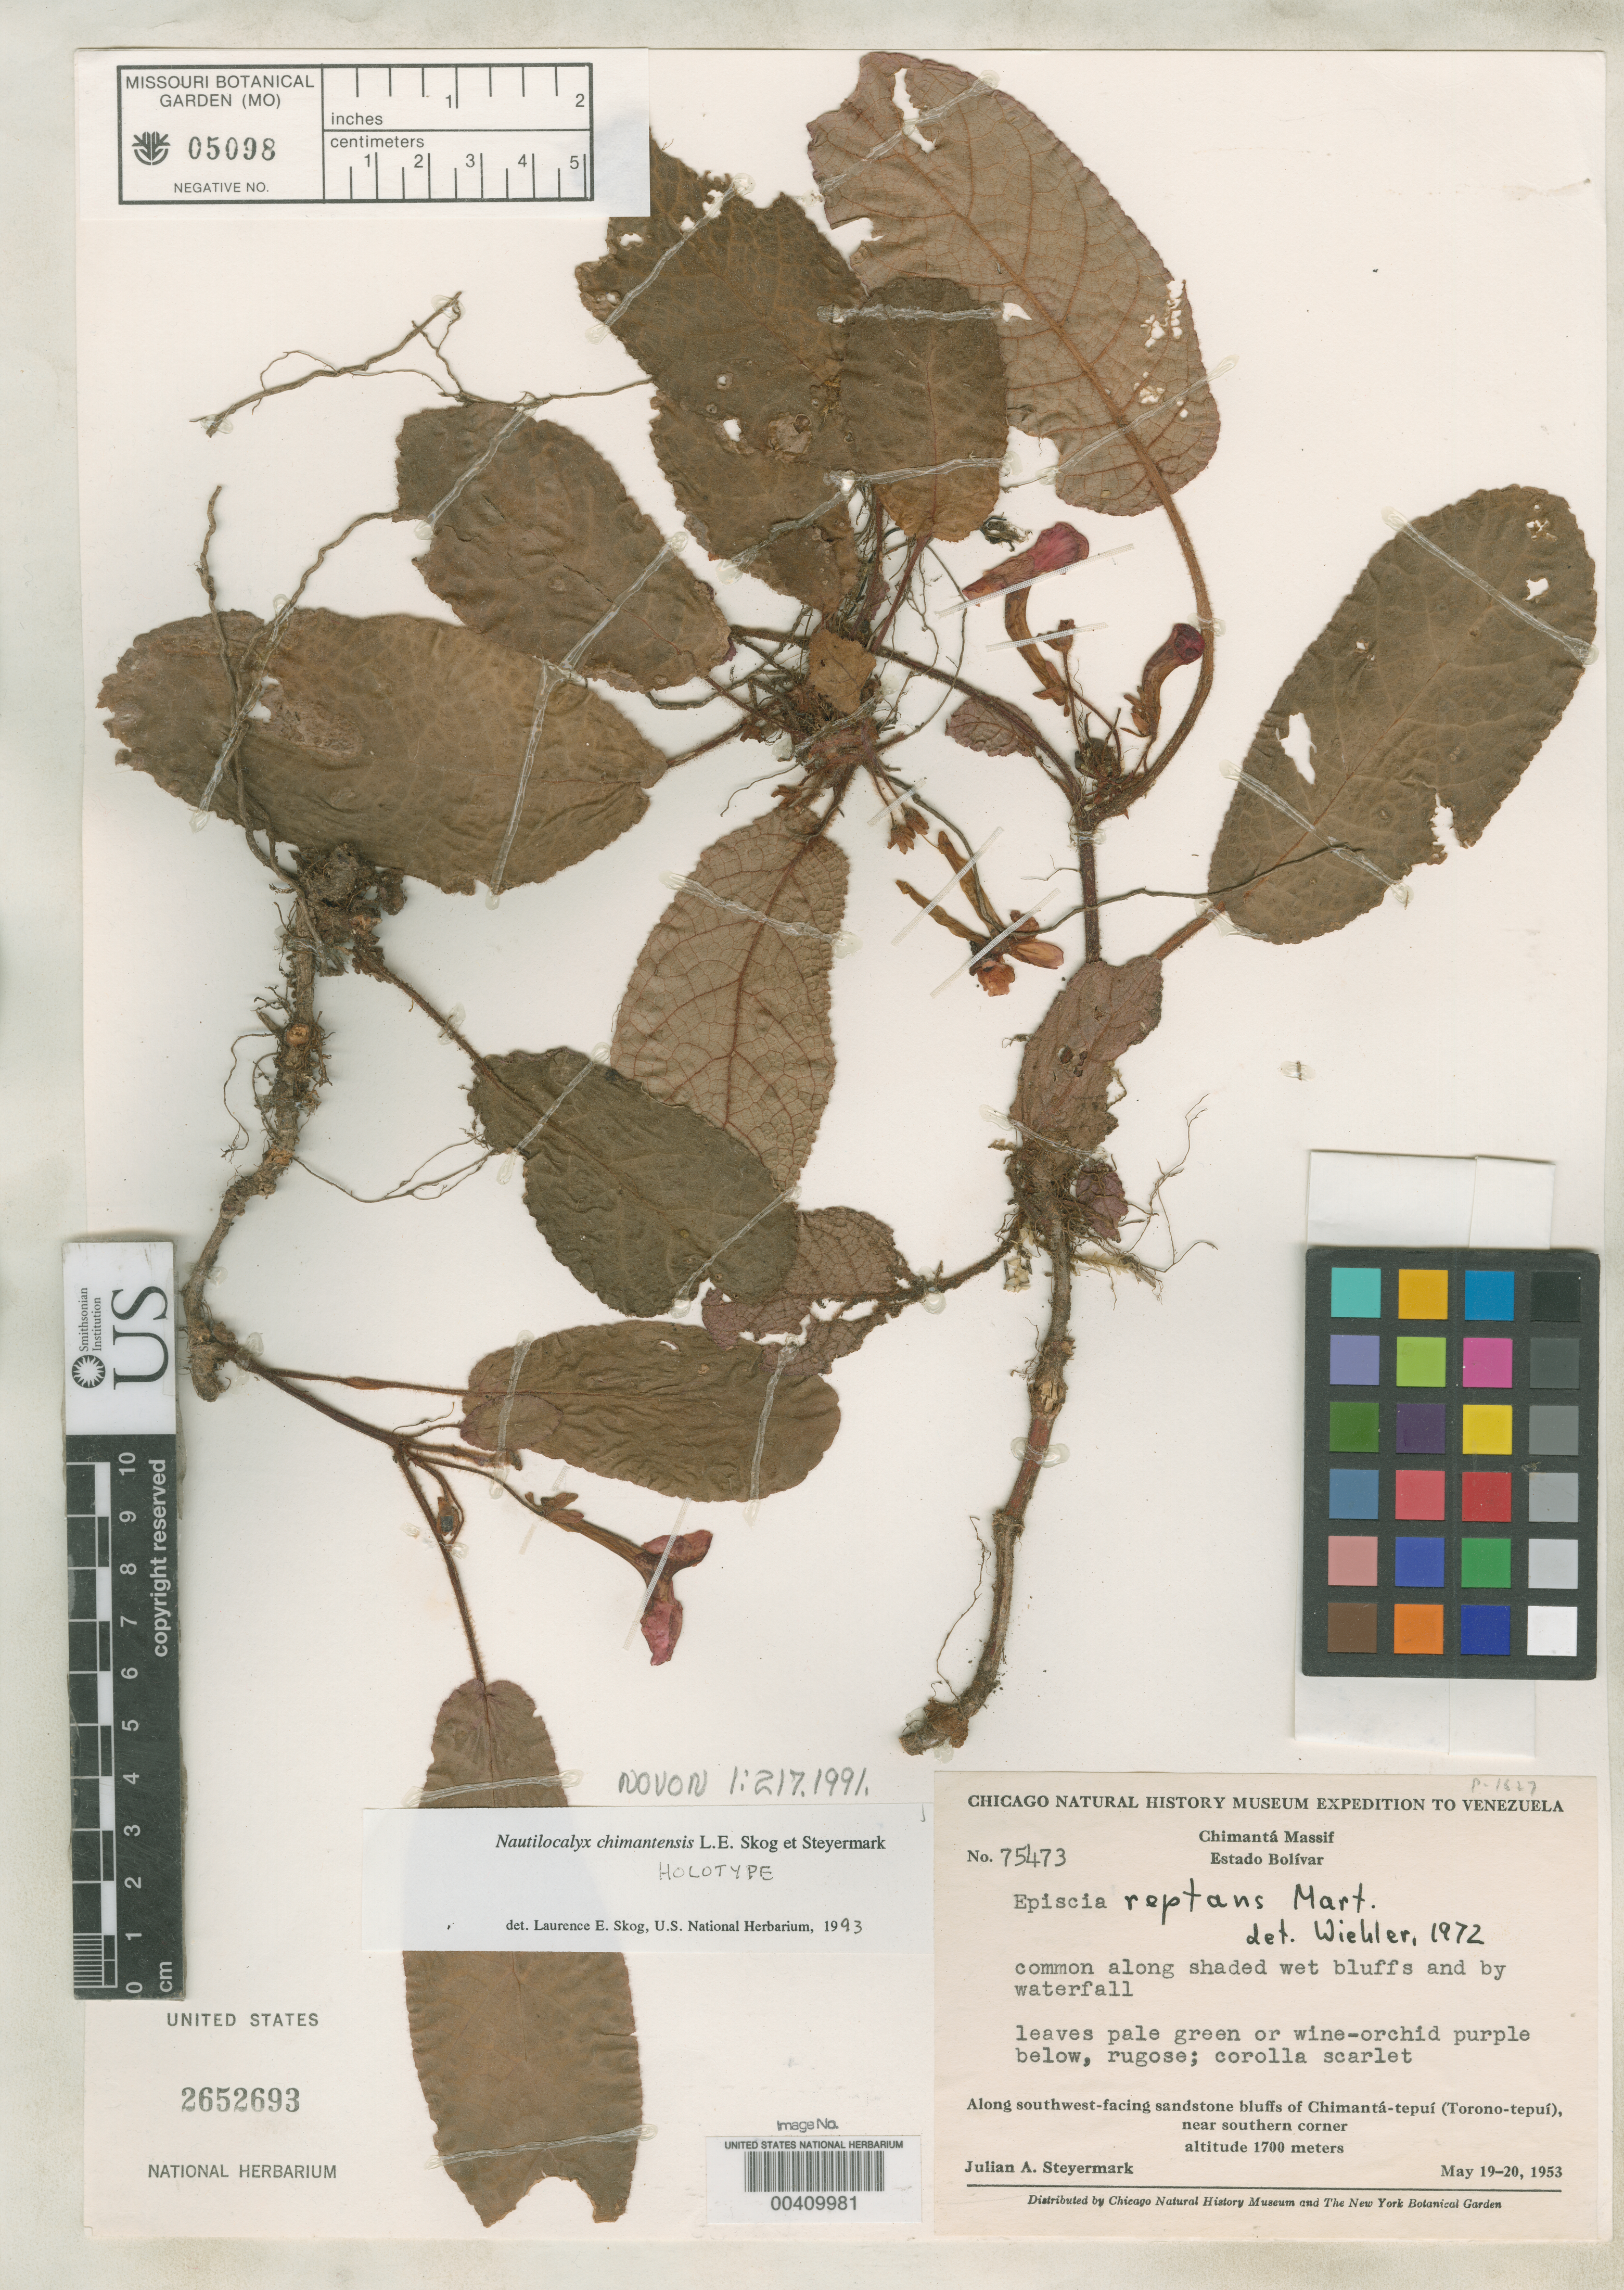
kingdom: Plantae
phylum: Tracheophyta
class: Magnoliopsida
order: Lamiales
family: Gesneriaceae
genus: Nautilocalyx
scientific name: Nautilocalyx chimantensis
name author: L.E. Skog & Steyerm.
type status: Holotype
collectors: J. Steyermark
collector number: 75473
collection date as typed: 19 May 1953 to 20 May 1953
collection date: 1953-05-19/1953-05-20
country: Venezuela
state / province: Bolivar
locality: Chimanta Massif, along SW-facing sandstone bluffs of Chimanta-Tepui (Torono-Tepui), near southern corner.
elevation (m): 1700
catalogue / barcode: US 2652693